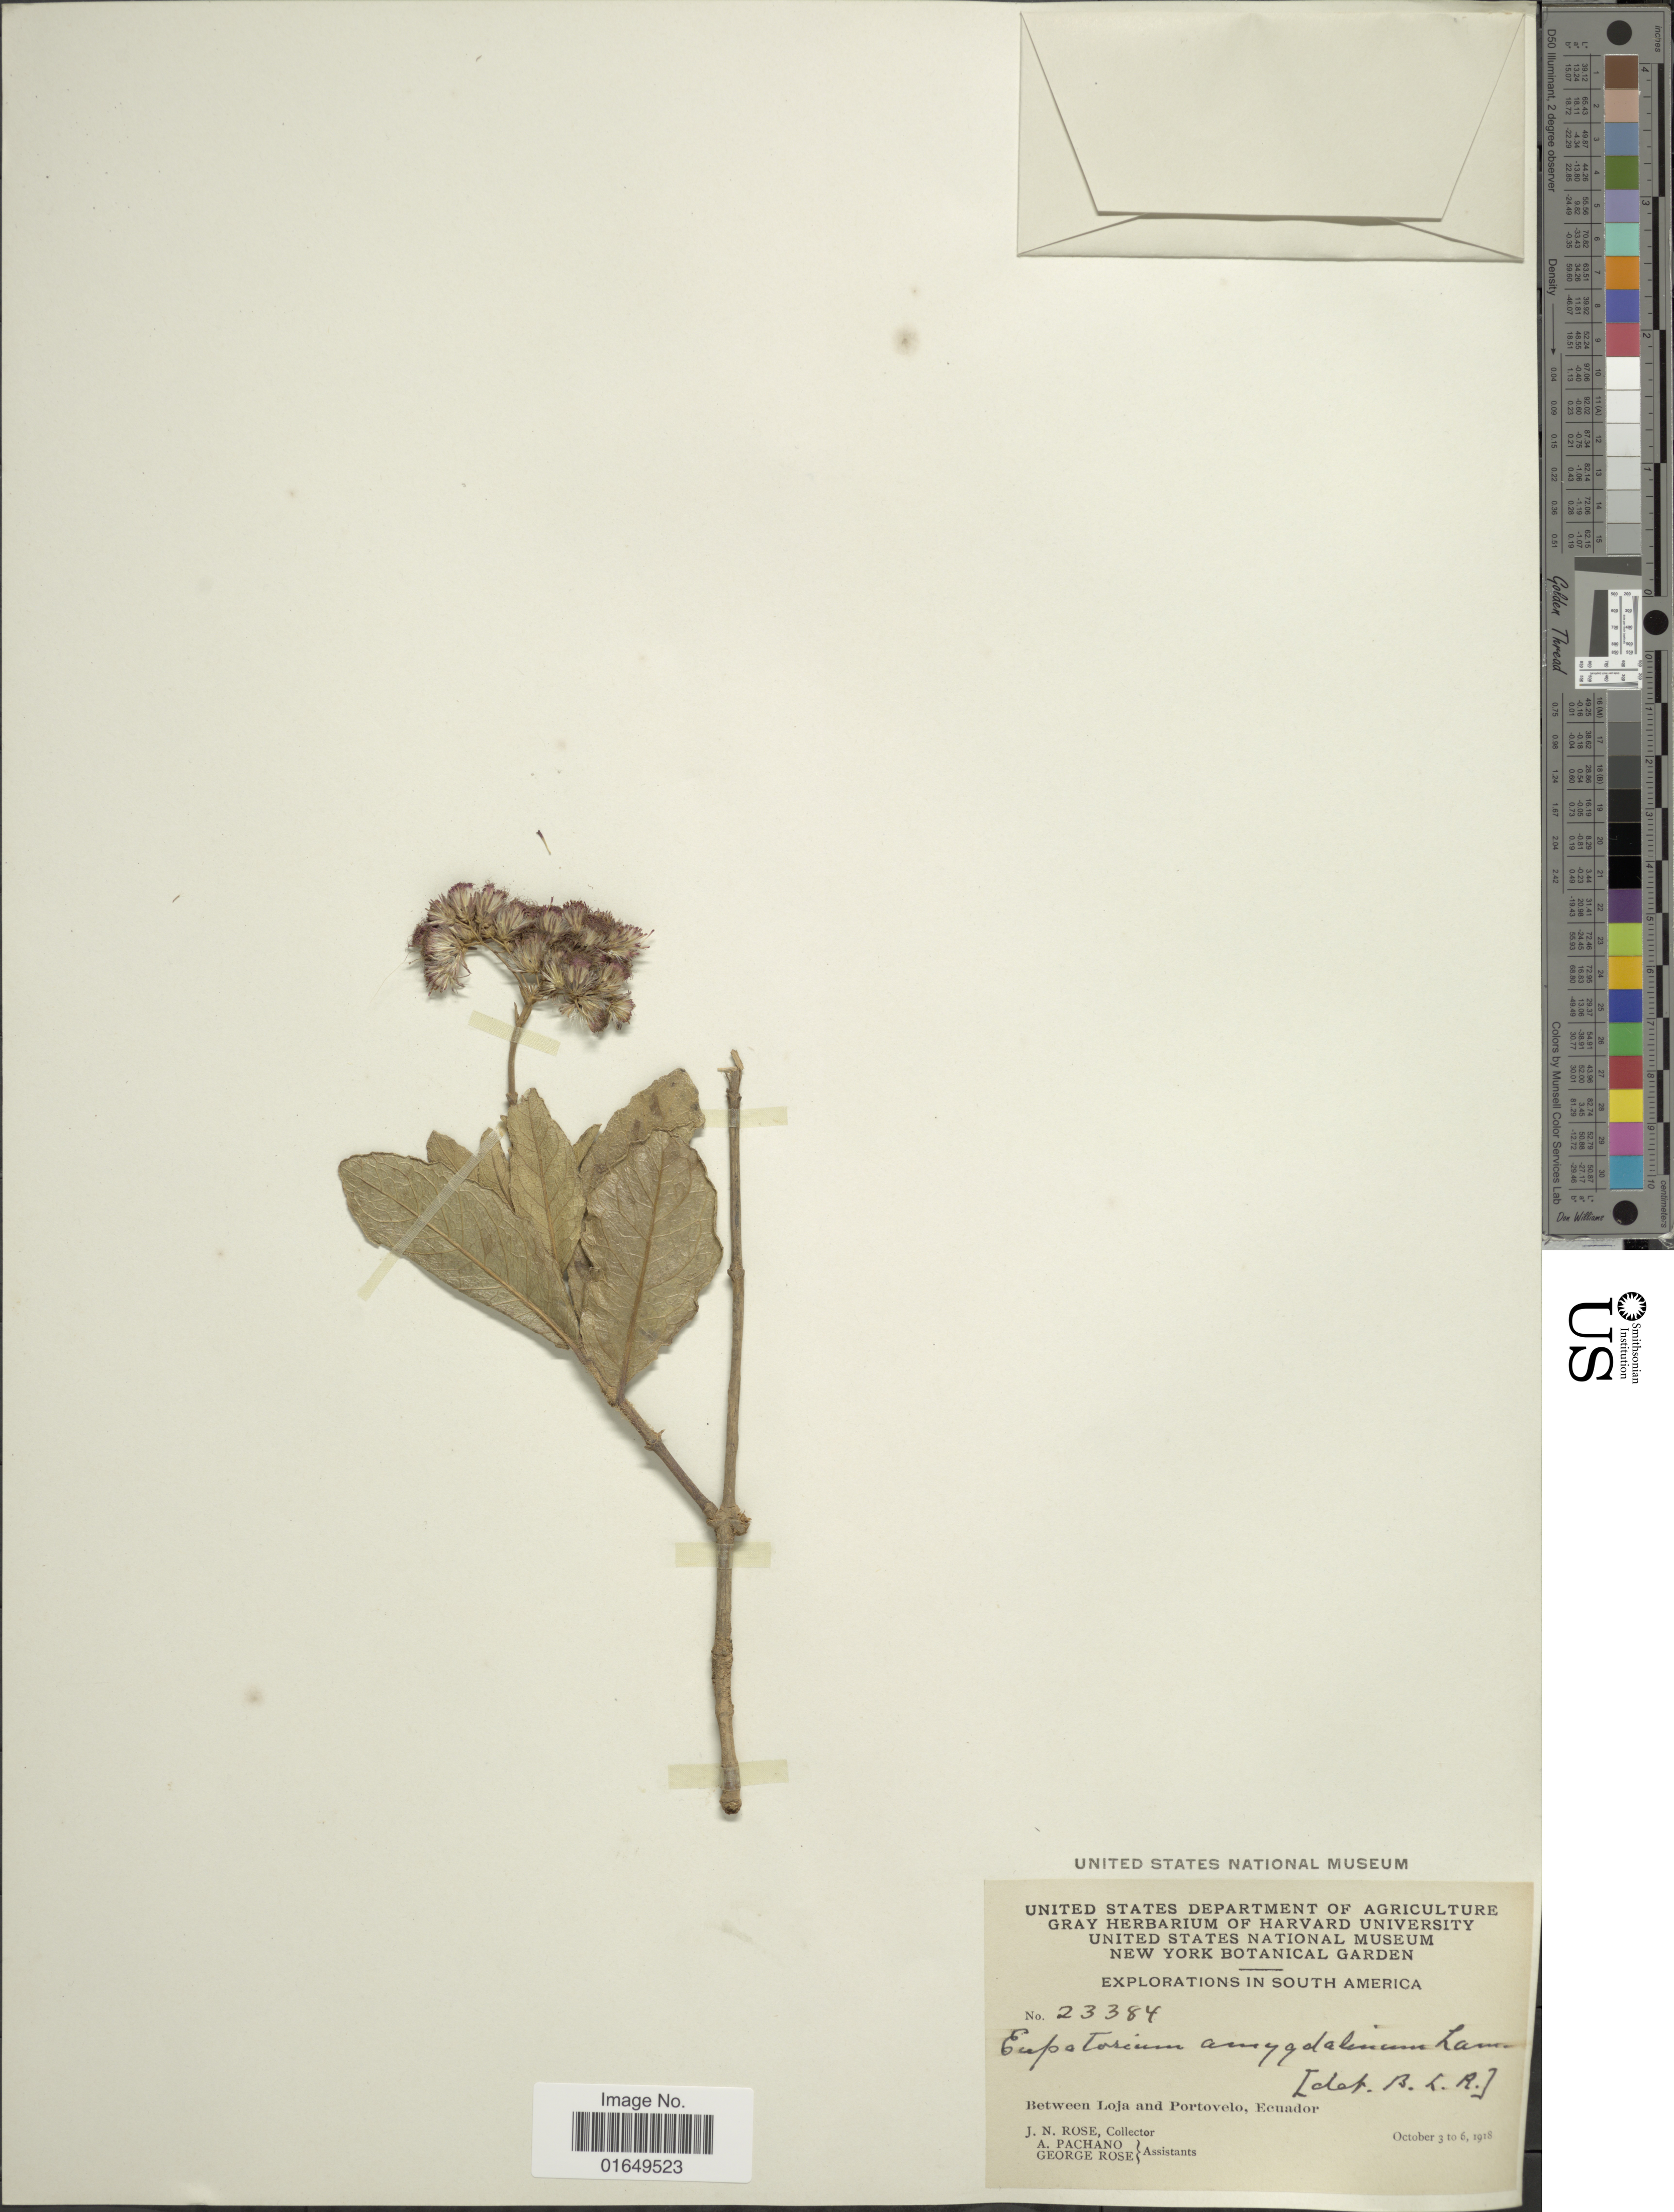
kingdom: Plantae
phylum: Tracheophyta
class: Magnoliopsida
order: Asterales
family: Asteraceae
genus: Ayapana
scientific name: Ayapana amygdalina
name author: (Lam.) R.M. King & H. Rob.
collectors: J. N. Rose, A. Pachano & G. Rose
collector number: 23384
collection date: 1918-10-03/1918-10-06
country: Ecuador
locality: Between Loja and Portovelo